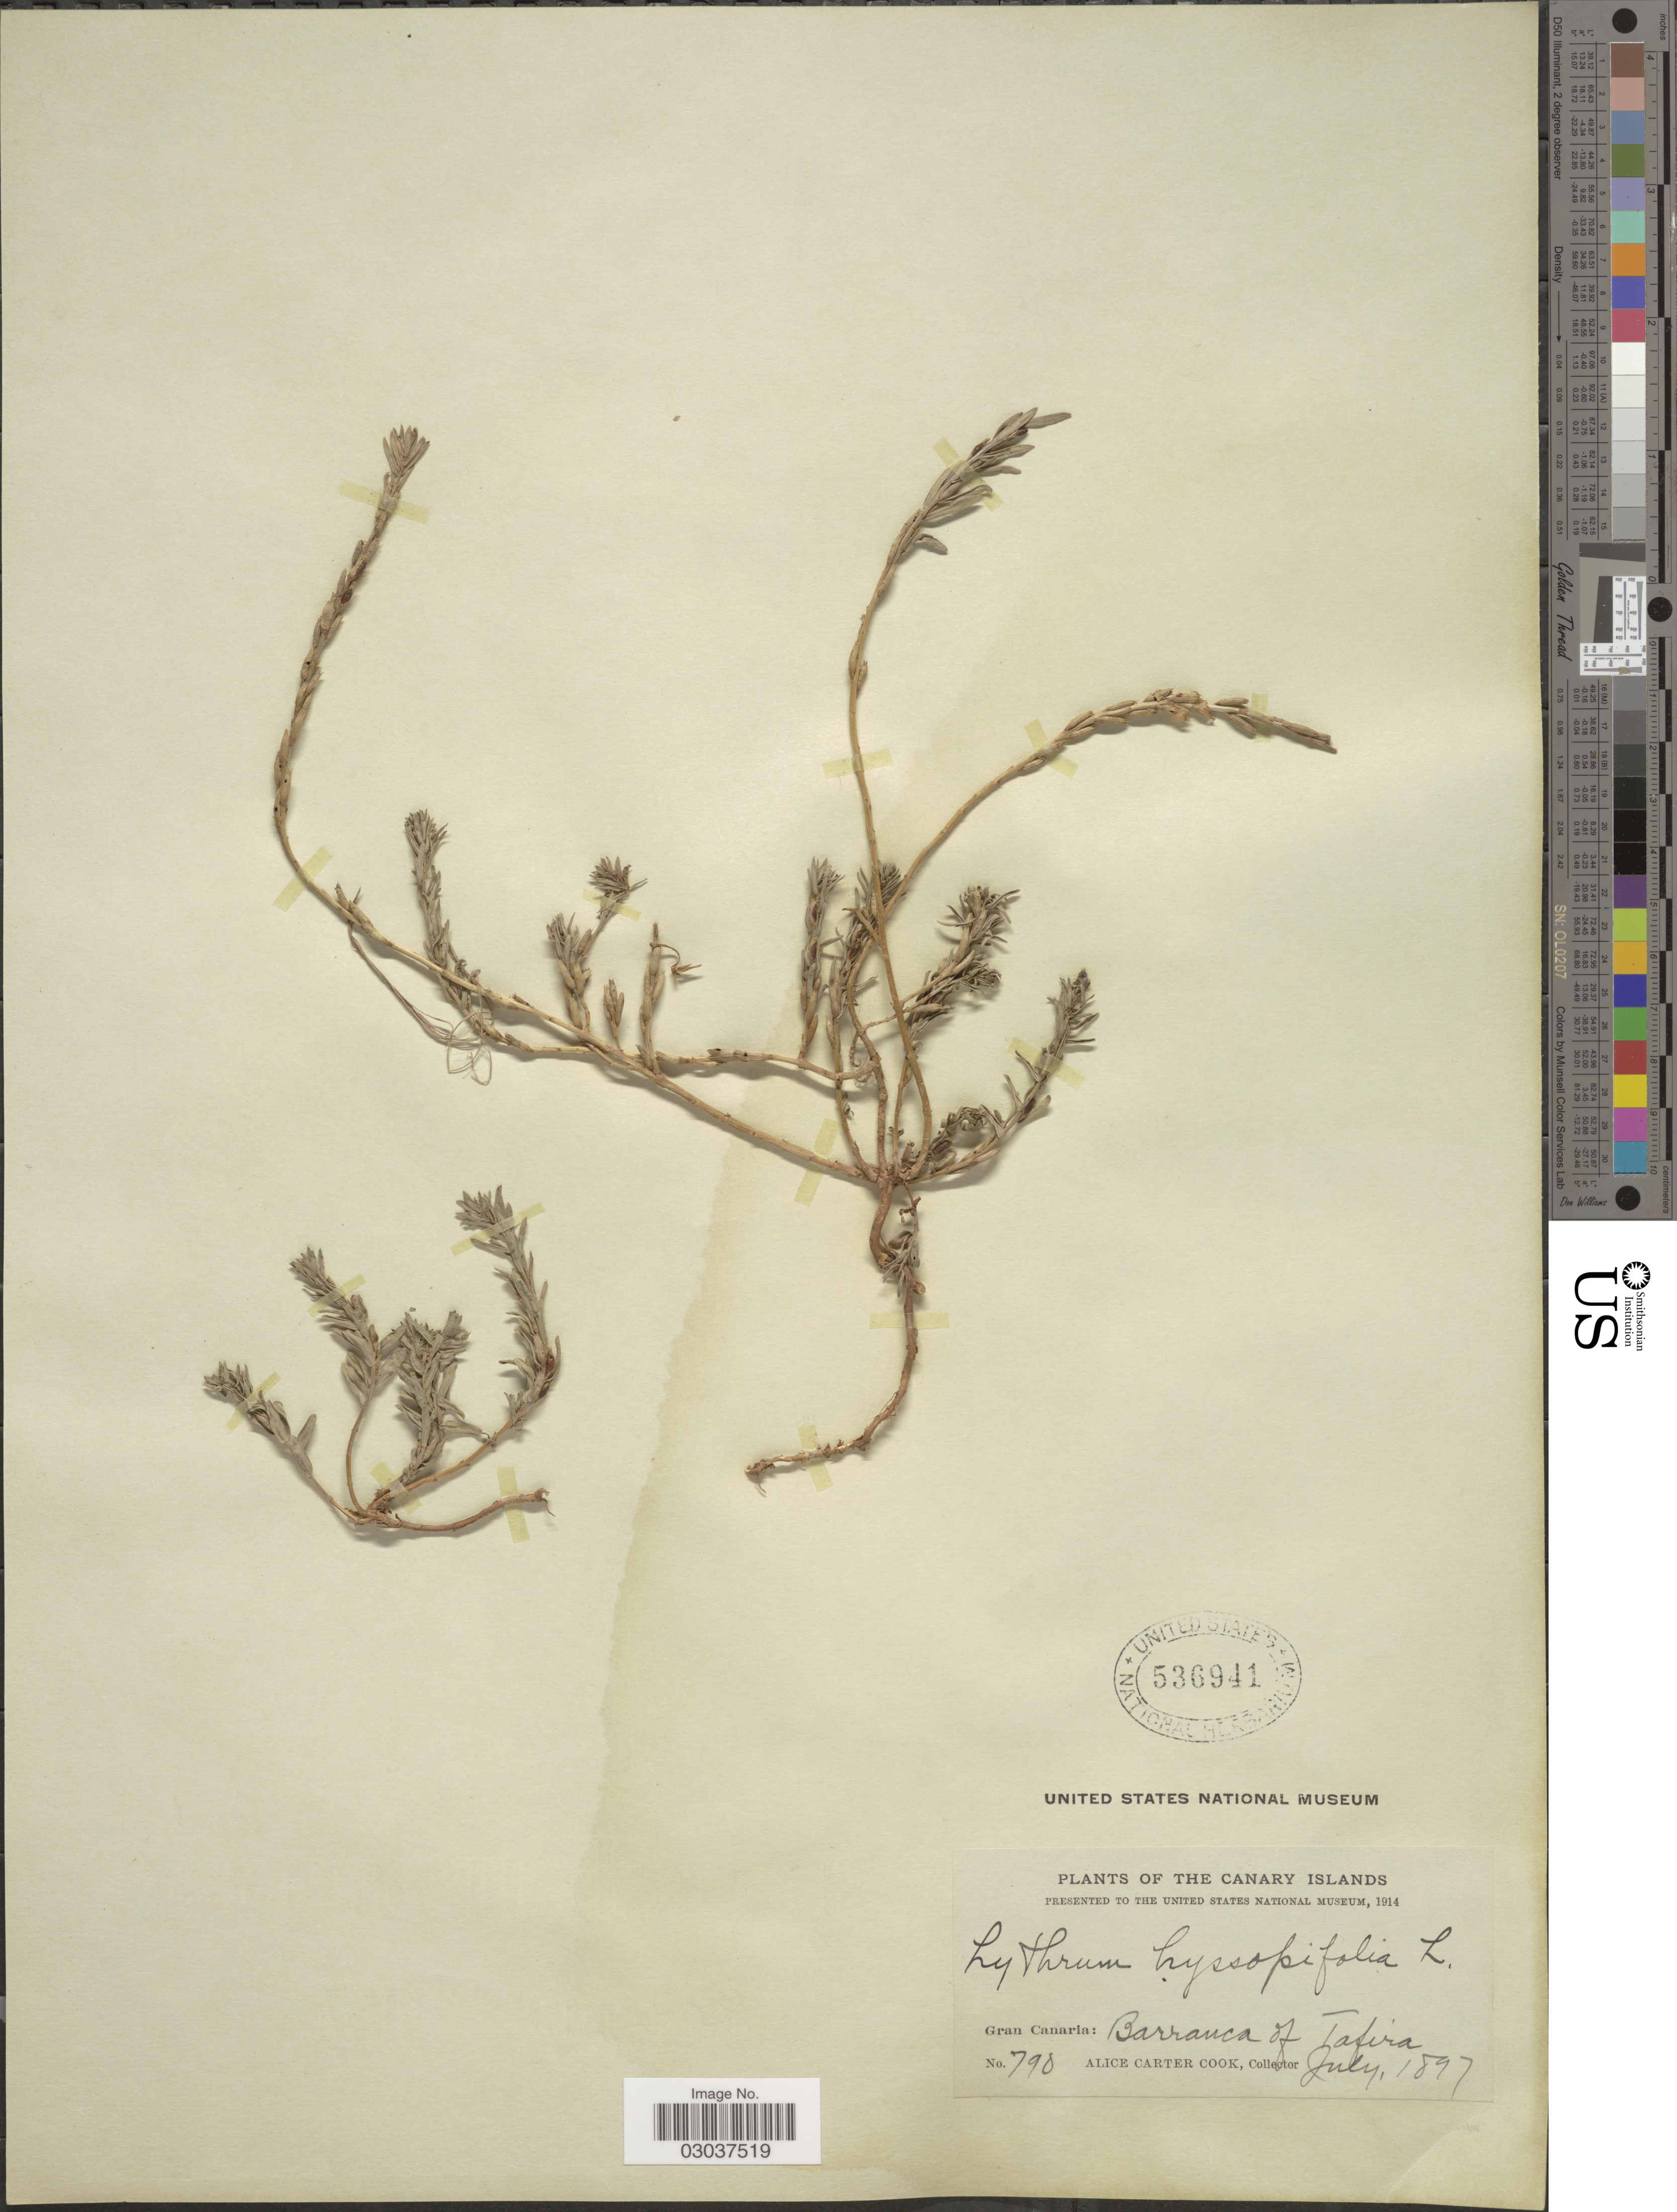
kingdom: Plantae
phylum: Tracheophyta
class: Magnoliopsida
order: Myrtales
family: Lythraceae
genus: Lythrum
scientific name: Lythrum hyssopifolia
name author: L.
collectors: Alice C. Cook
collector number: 790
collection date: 1897-07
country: Spain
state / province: Canarias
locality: The Canary Islands. Gran Canaria: Barranca of Tafira.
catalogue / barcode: US 536941